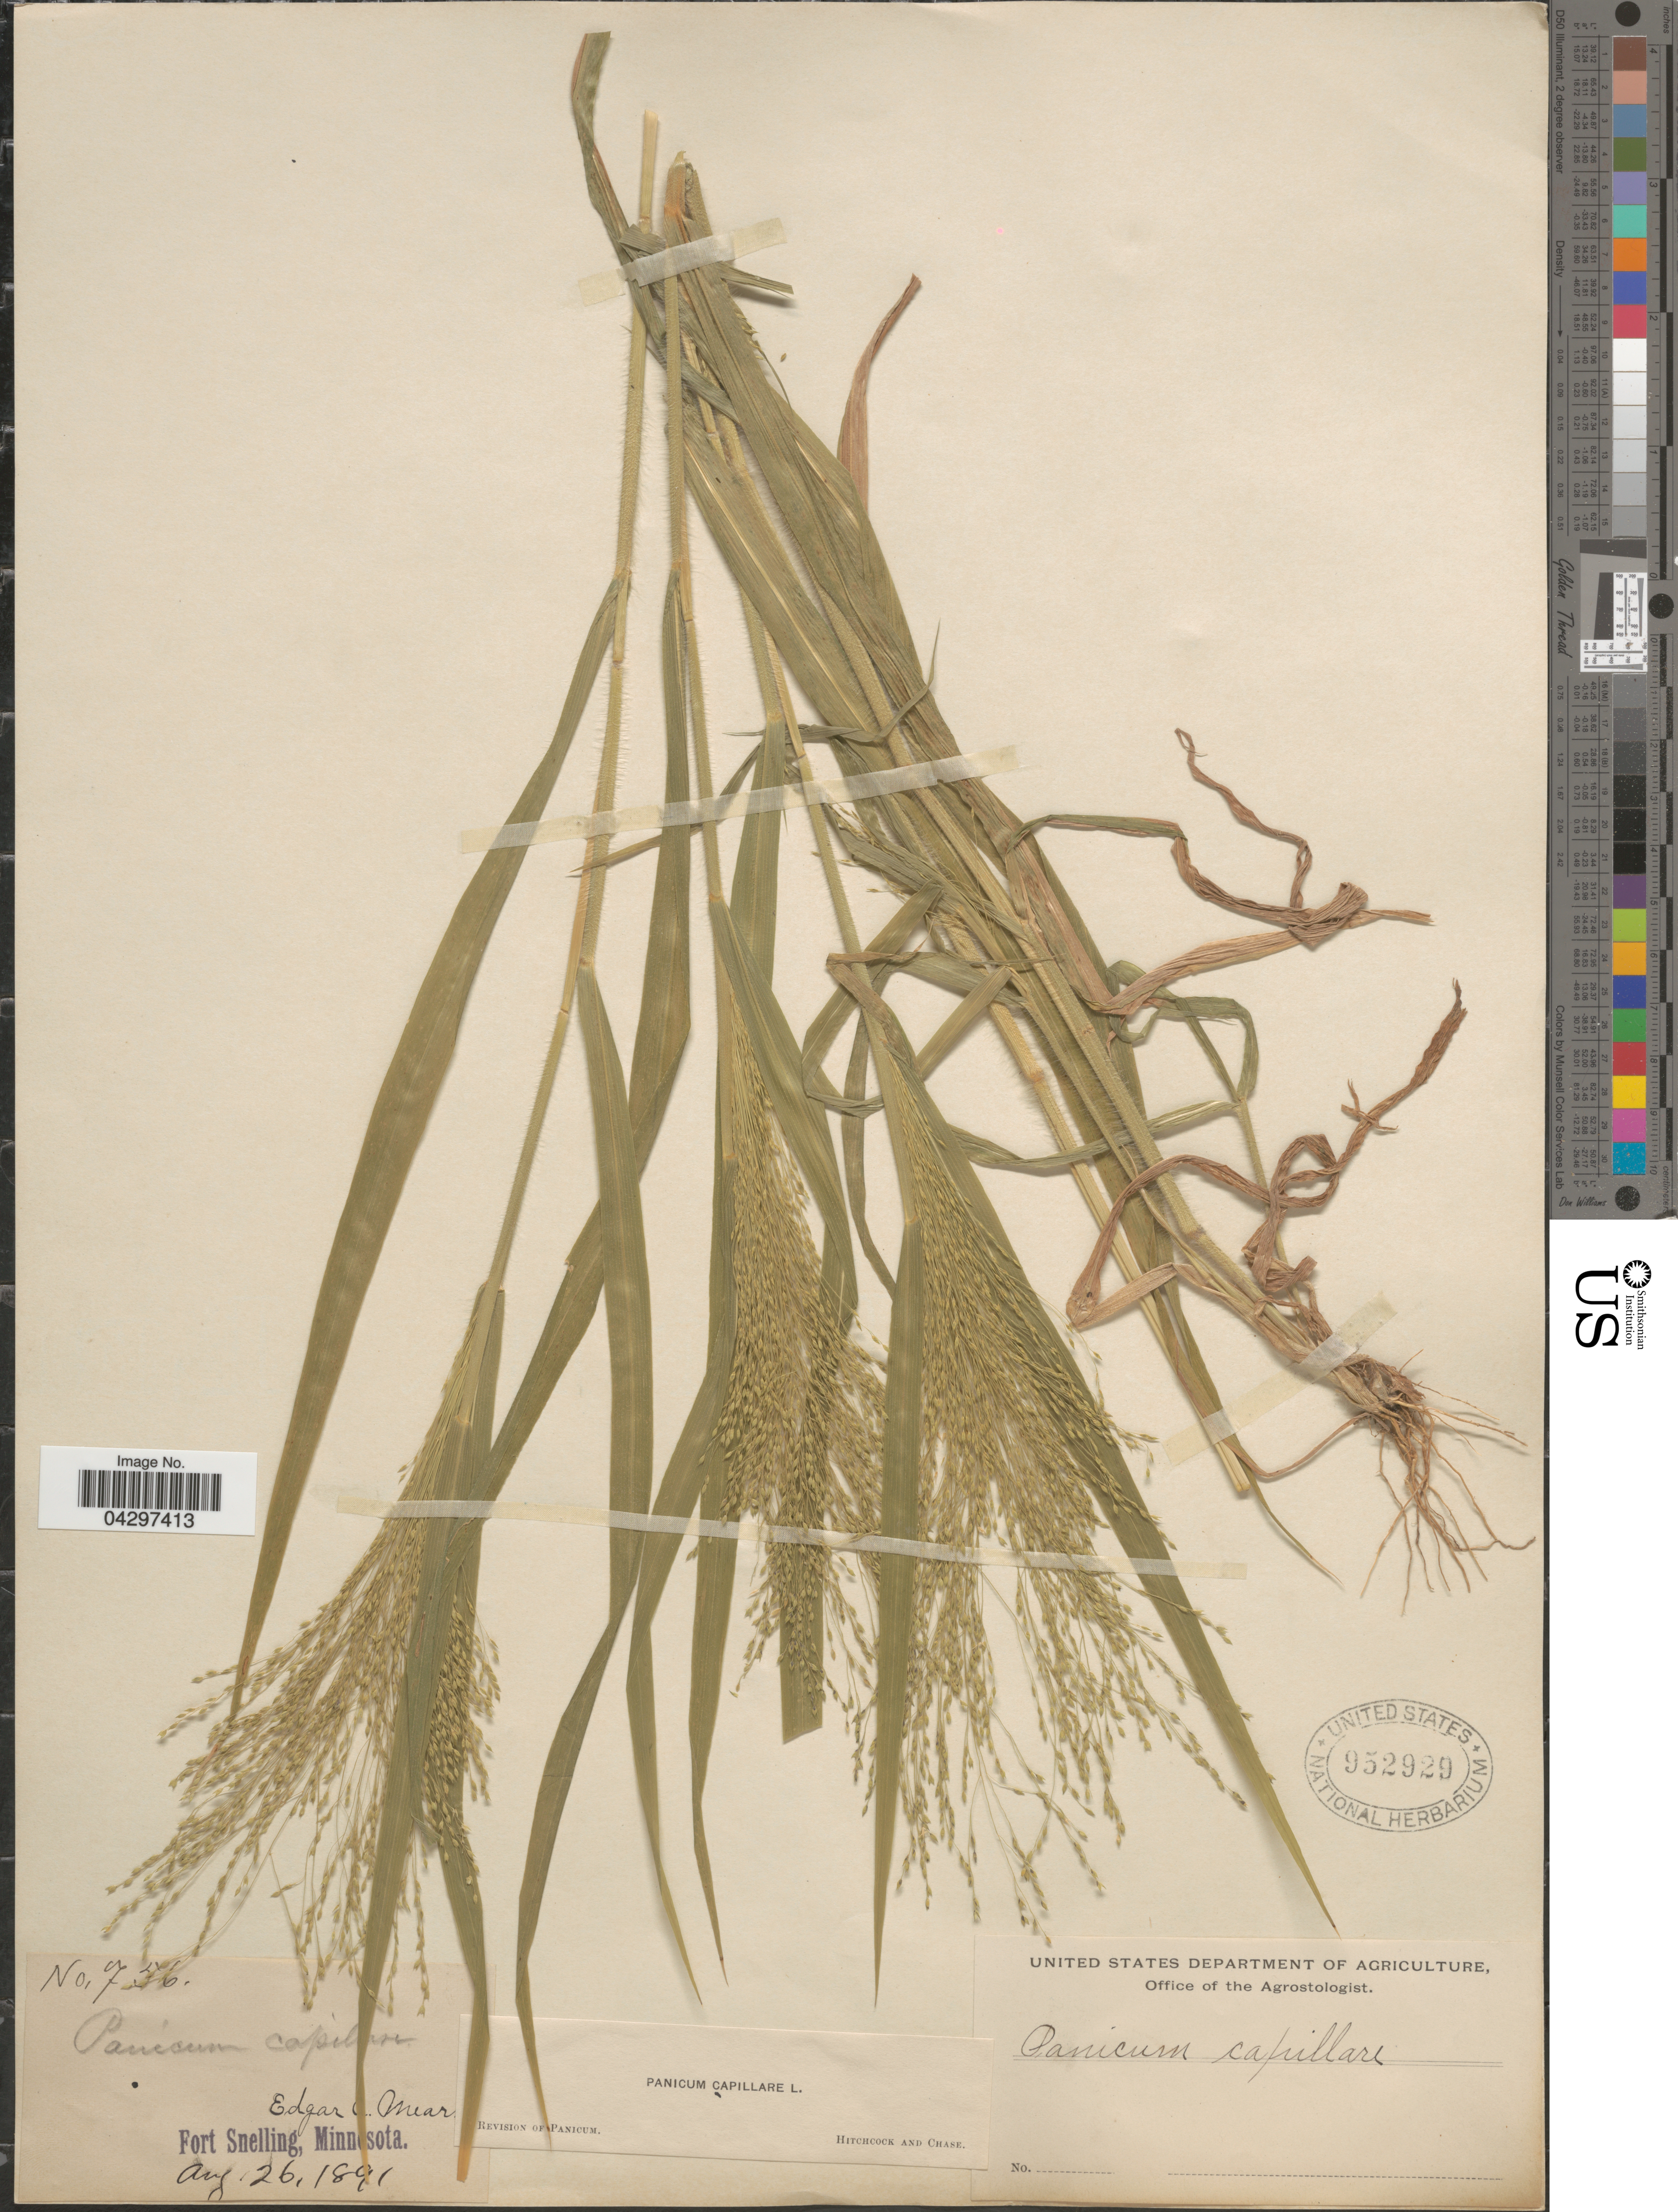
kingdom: Plantae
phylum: Tracheophyta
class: Liliopsida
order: Poales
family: Poaceae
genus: Panicum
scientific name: Panicum capillare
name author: L.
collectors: E. A. Mearns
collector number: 756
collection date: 1891-08-26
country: United States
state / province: Minnesota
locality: Fort Snelling.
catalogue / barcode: US 952929